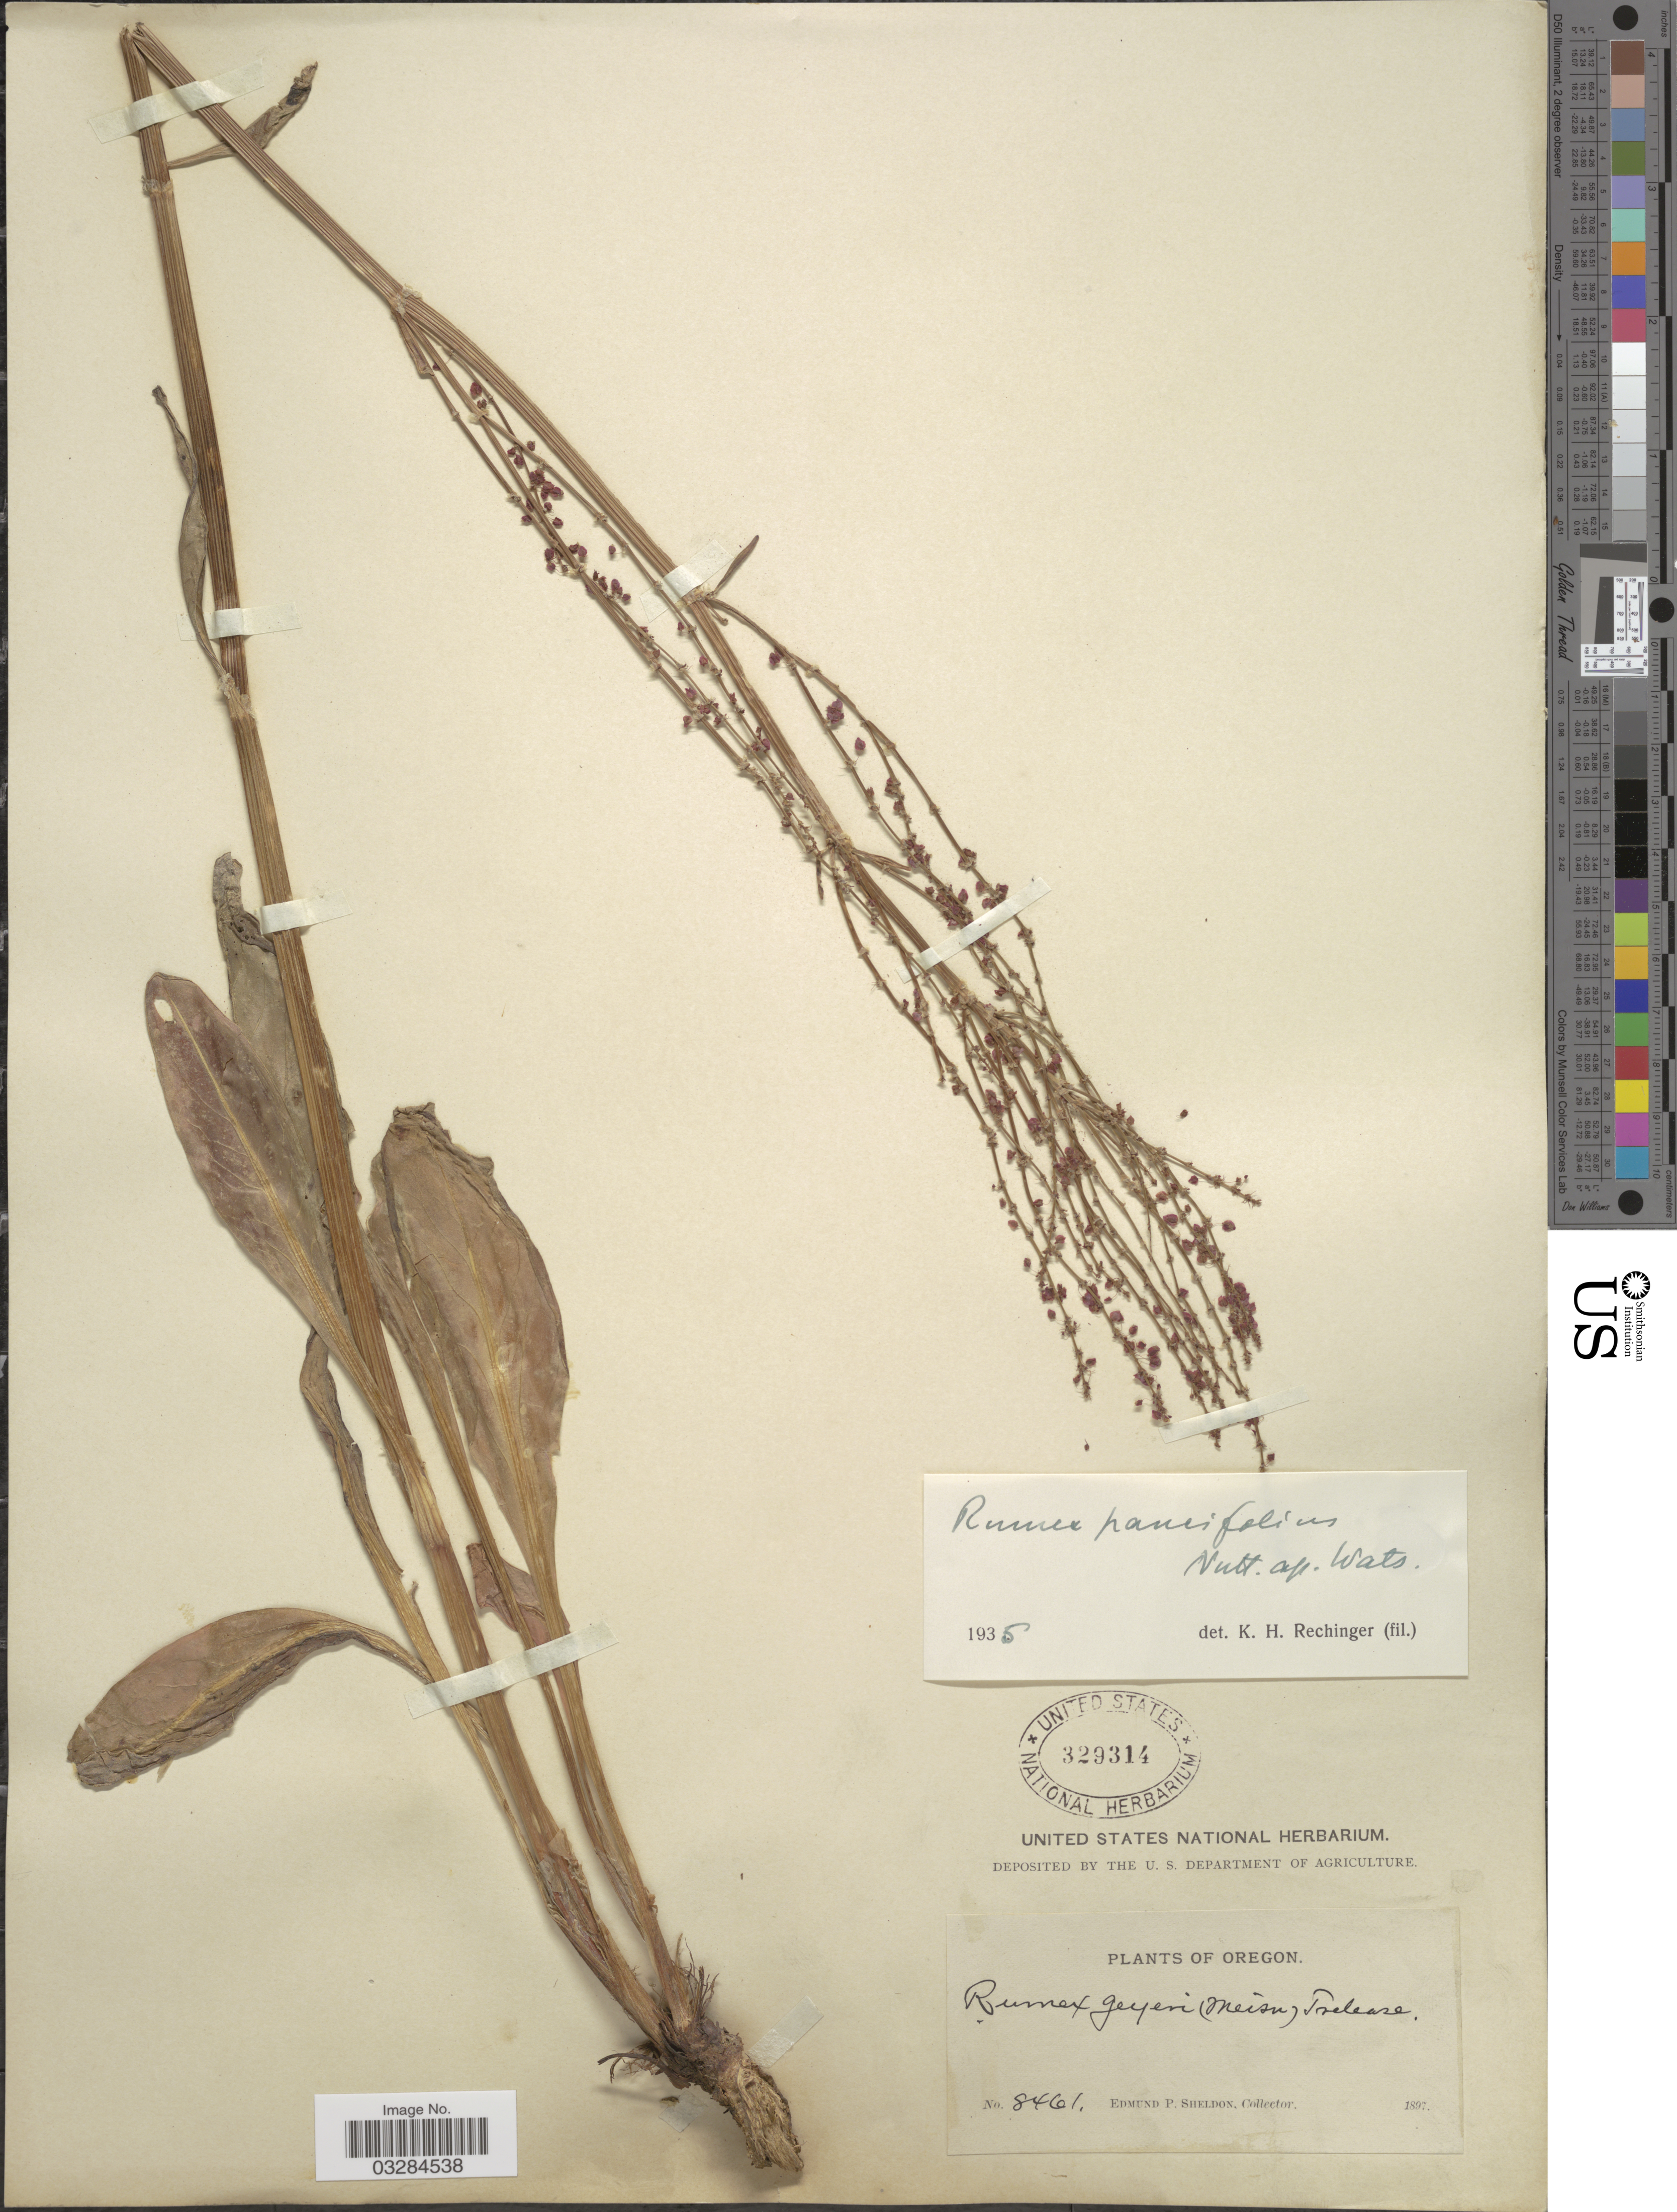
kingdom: Plantae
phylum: Tracheophyta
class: Magnoliopsida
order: Caryophyllales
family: Polygonaceae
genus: Rumex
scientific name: Rumex paucifolius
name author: Nutt.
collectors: E. P. Sheldon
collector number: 8461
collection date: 1897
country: United States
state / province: Oregon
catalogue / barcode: US 329314